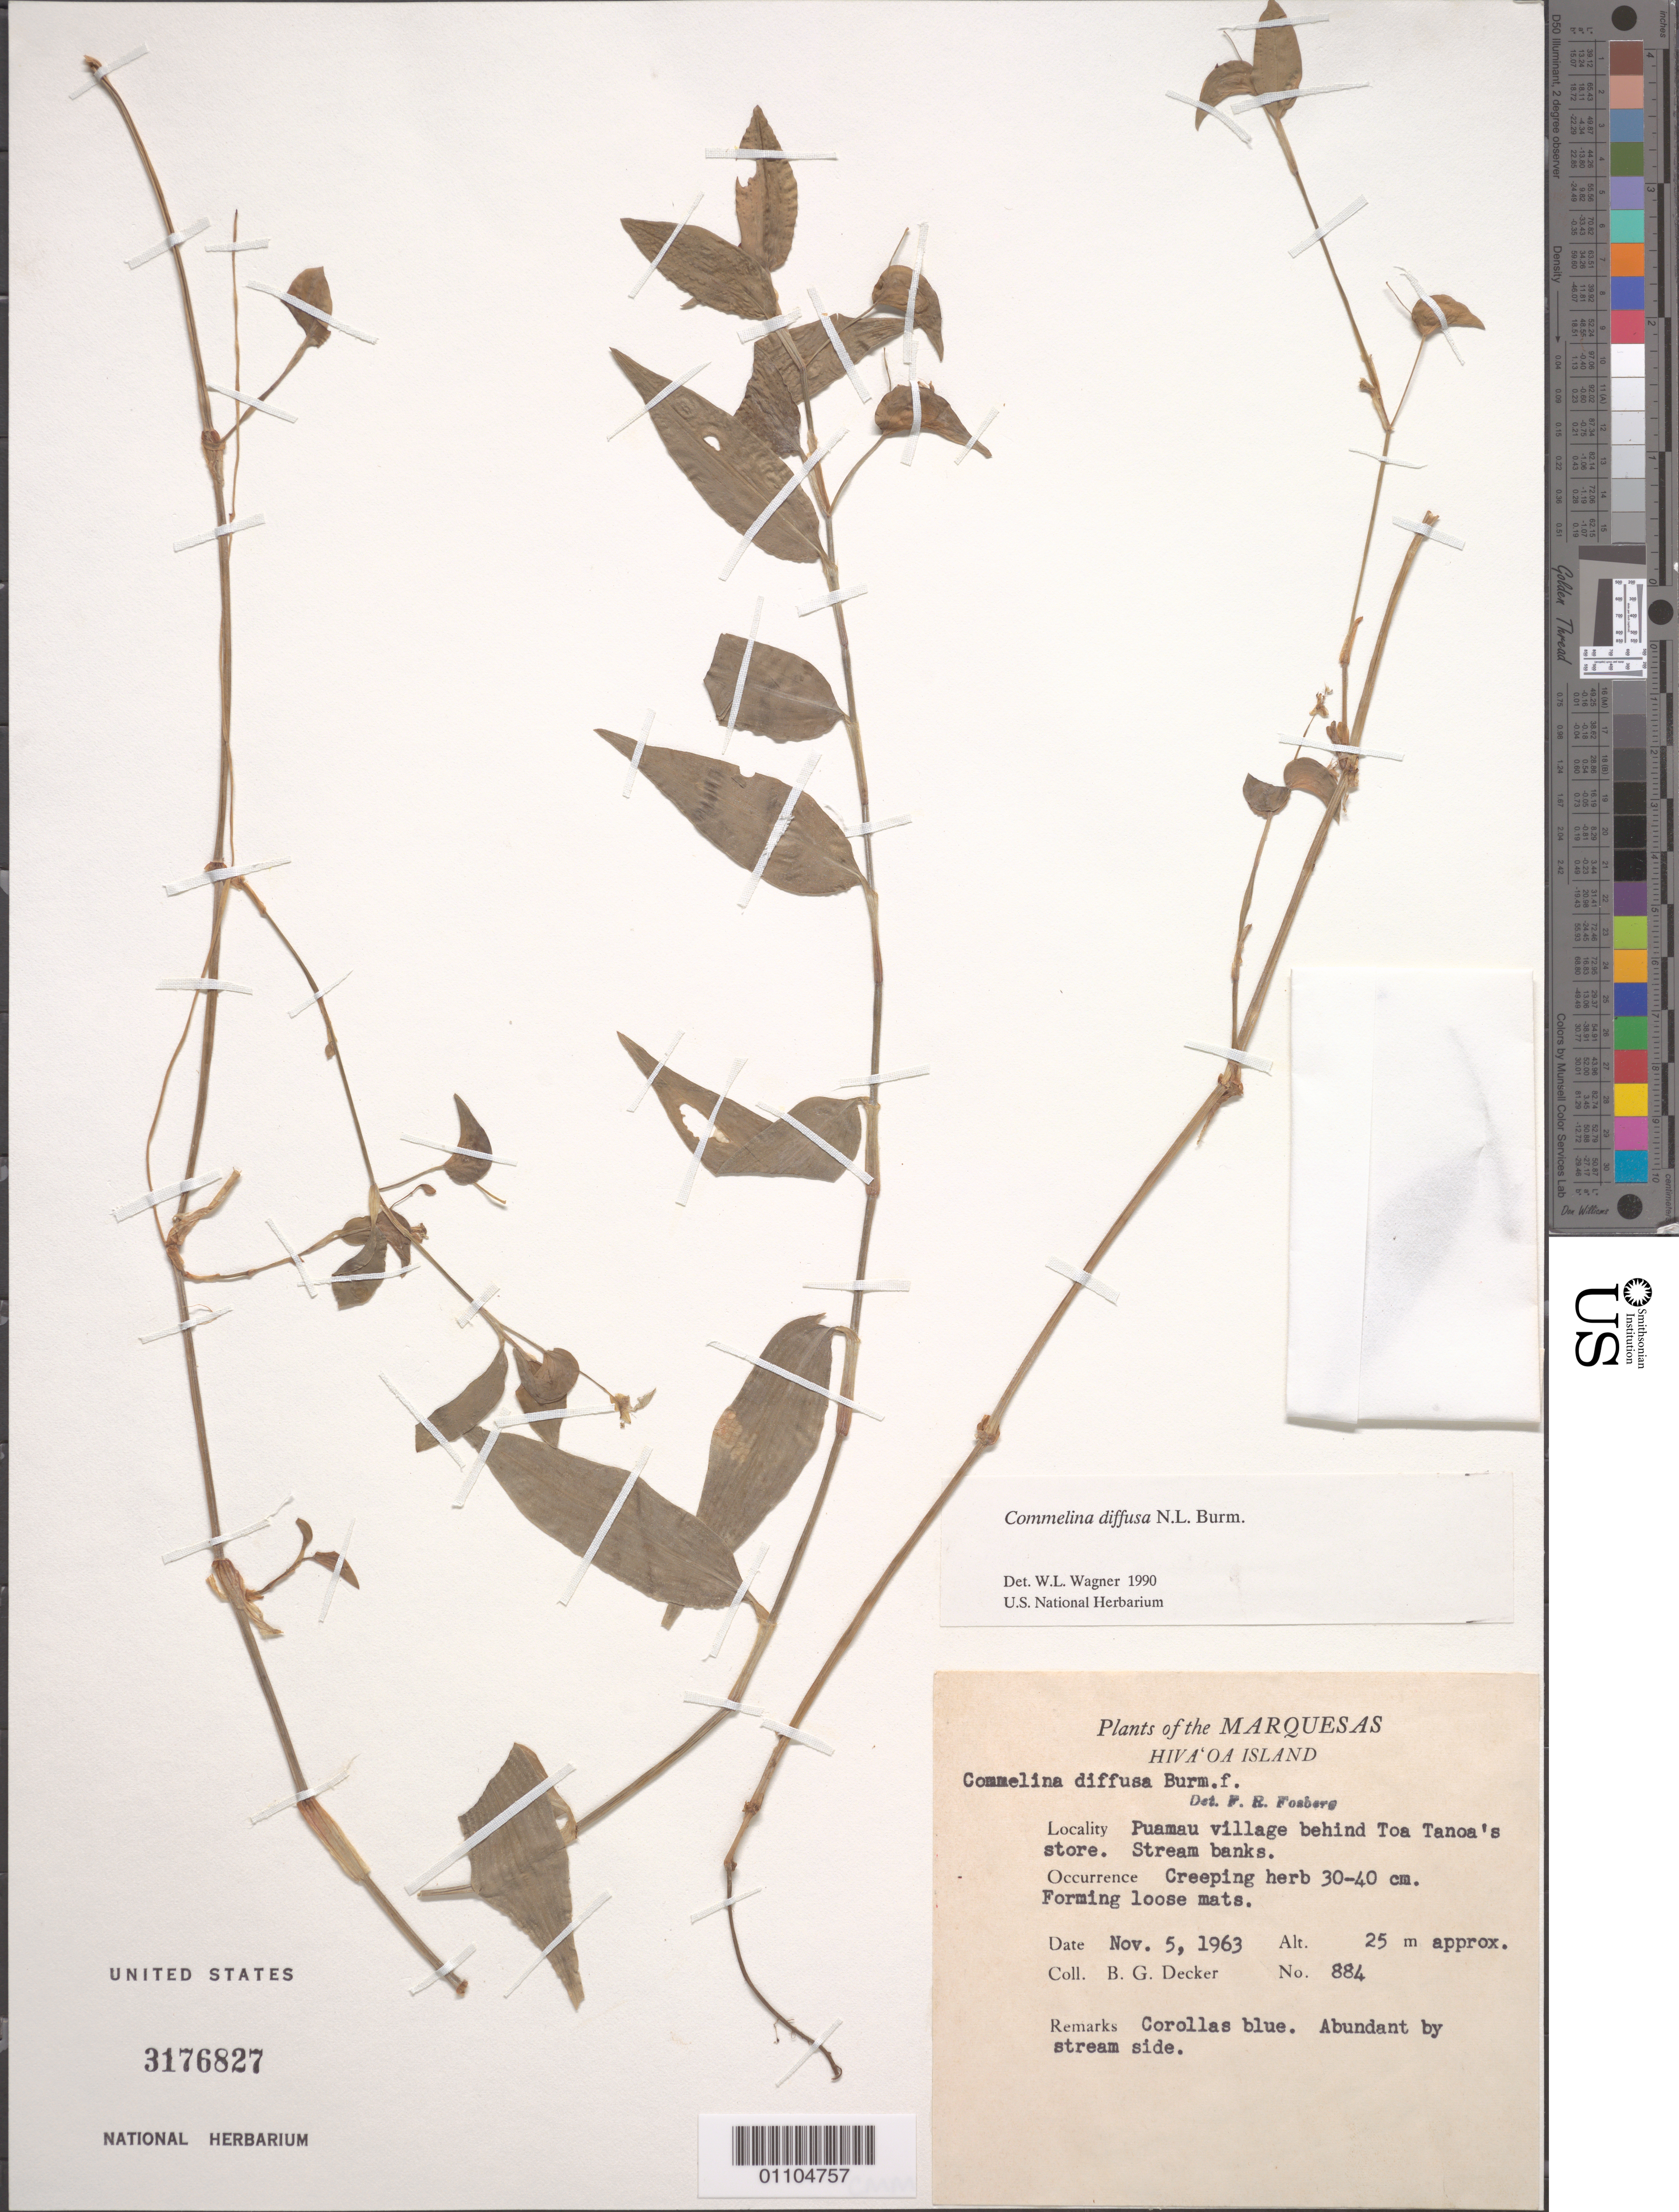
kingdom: Plantae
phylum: Tracheophyta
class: Liliopsida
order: Commelinales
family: Commelinaceae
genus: Commelina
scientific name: Commelina diffusa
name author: Burm. f.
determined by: Wagner, W. L., (BOT), Smithsonian Institution - National Museum of Natural History (UNITED STATES)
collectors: B. G. Decker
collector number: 884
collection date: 1963-11-05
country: French Polynesia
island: Hiva Oa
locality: Puamau village behind Toa Tanoa's store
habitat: Stream banks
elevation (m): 25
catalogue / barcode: US 3176827